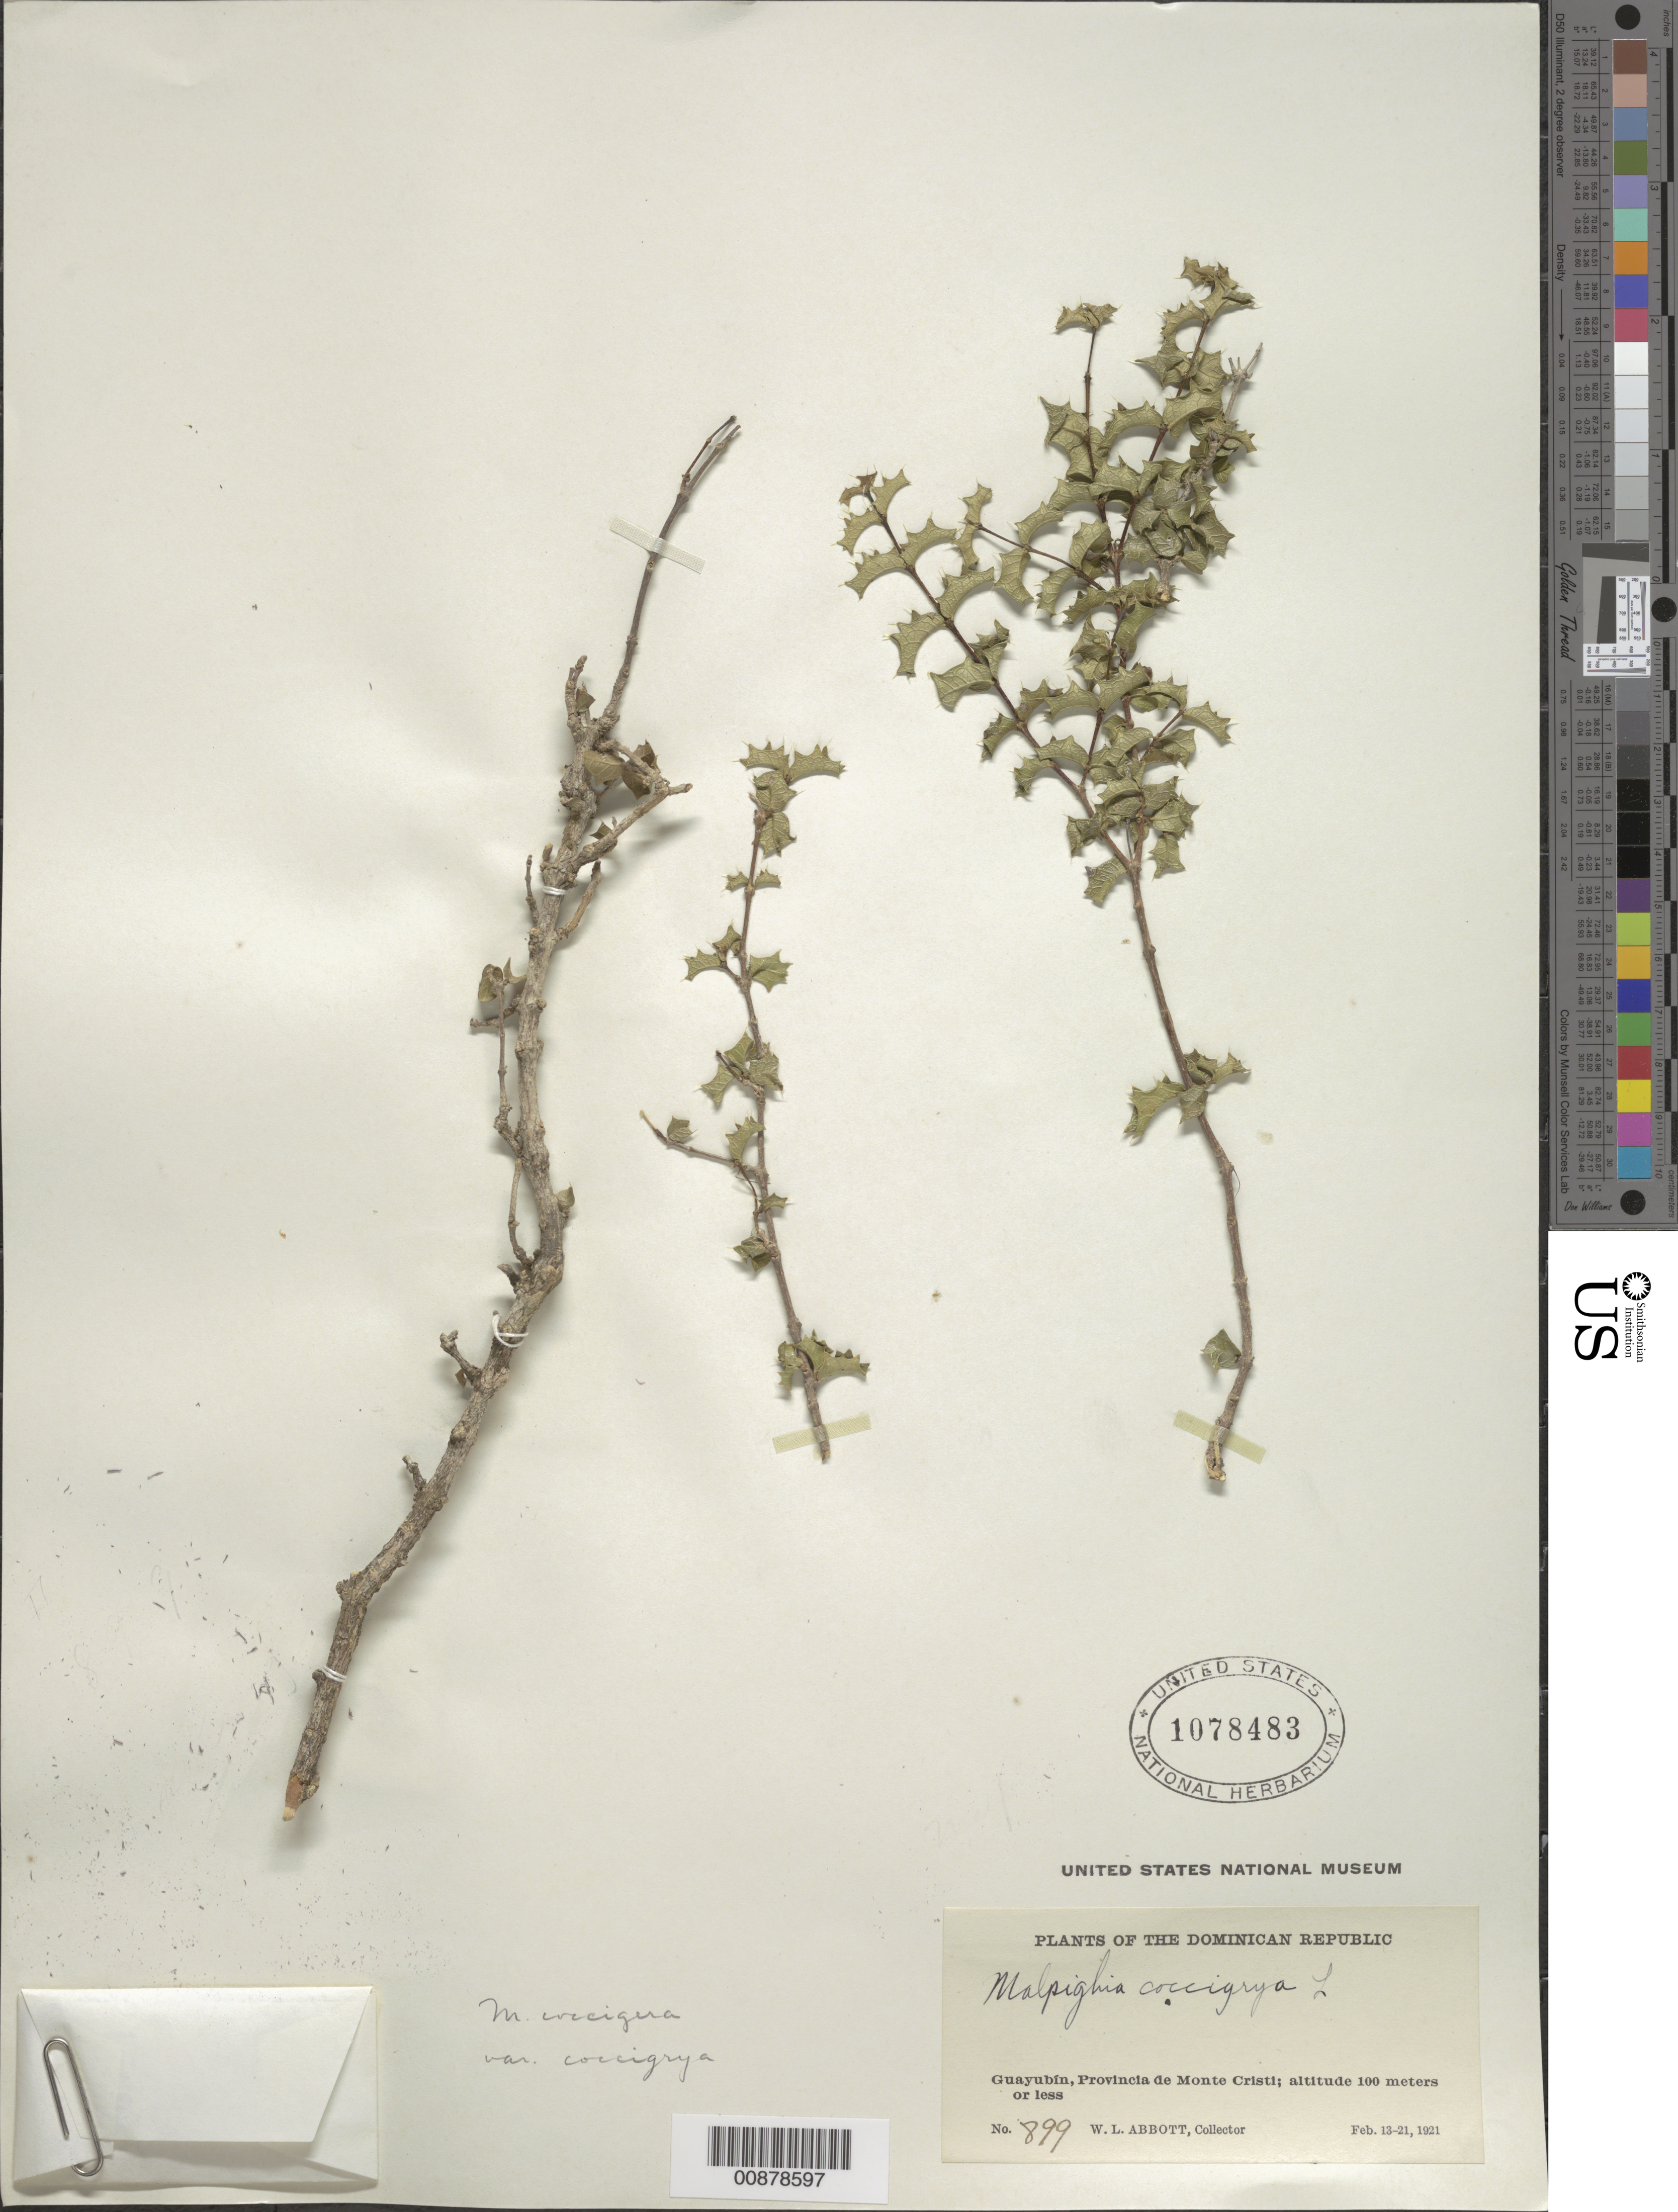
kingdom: Plantae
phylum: Tracheophyta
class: Magnoliopsida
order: Malpighiales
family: Malpighiaceae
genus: Malpighia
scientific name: Malpighia coccigera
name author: L.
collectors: W. L. Abbott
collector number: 899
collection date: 1921-02-13/1921-02-21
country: Dominican Republic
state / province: Monte Cristi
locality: Guaybín.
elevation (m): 100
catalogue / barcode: US 1078483